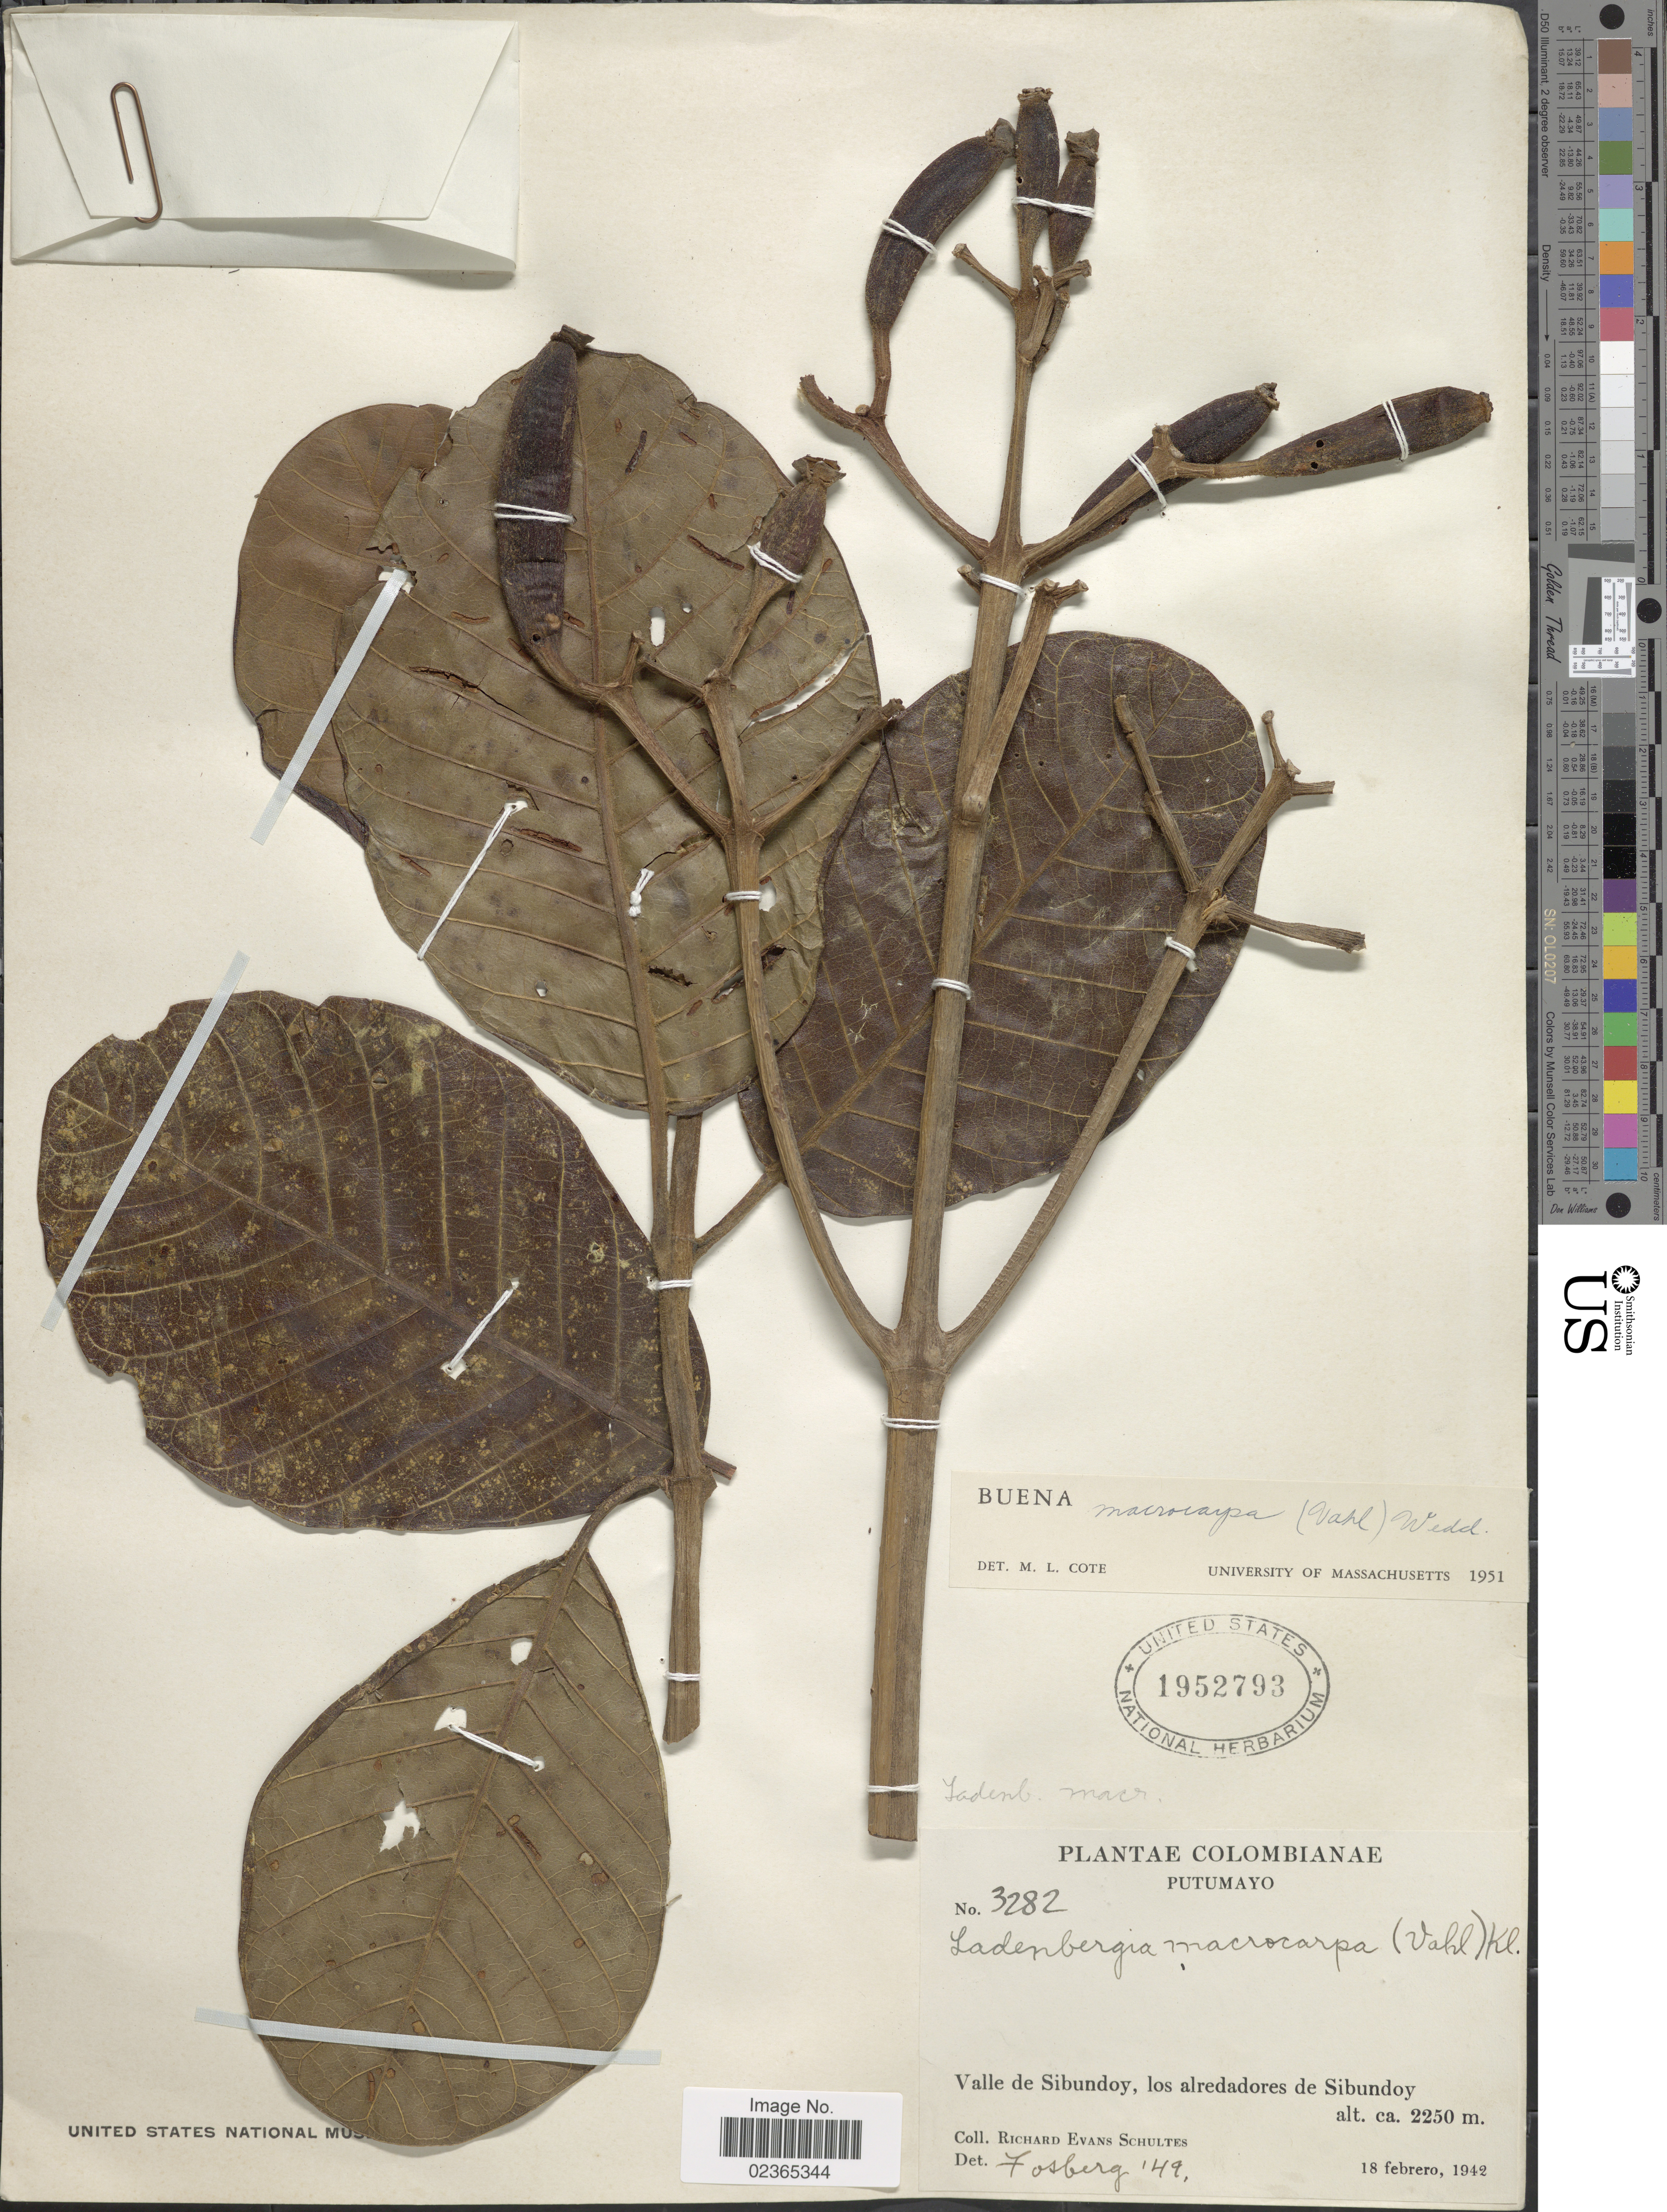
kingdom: Plantae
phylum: Tracheophyta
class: Magnoliopsida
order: Gentianales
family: Rubiaceae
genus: Ladenbergia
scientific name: Ladenbergia macrocarpa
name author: (Vahl) Klotzsch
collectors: R. E. Schultes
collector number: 3282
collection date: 1942-02-18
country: Colombia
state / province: Putumayo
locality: Valle de Sibundoy, los alredadores de Sibundoy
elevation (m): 2250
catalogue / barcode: US 1952793